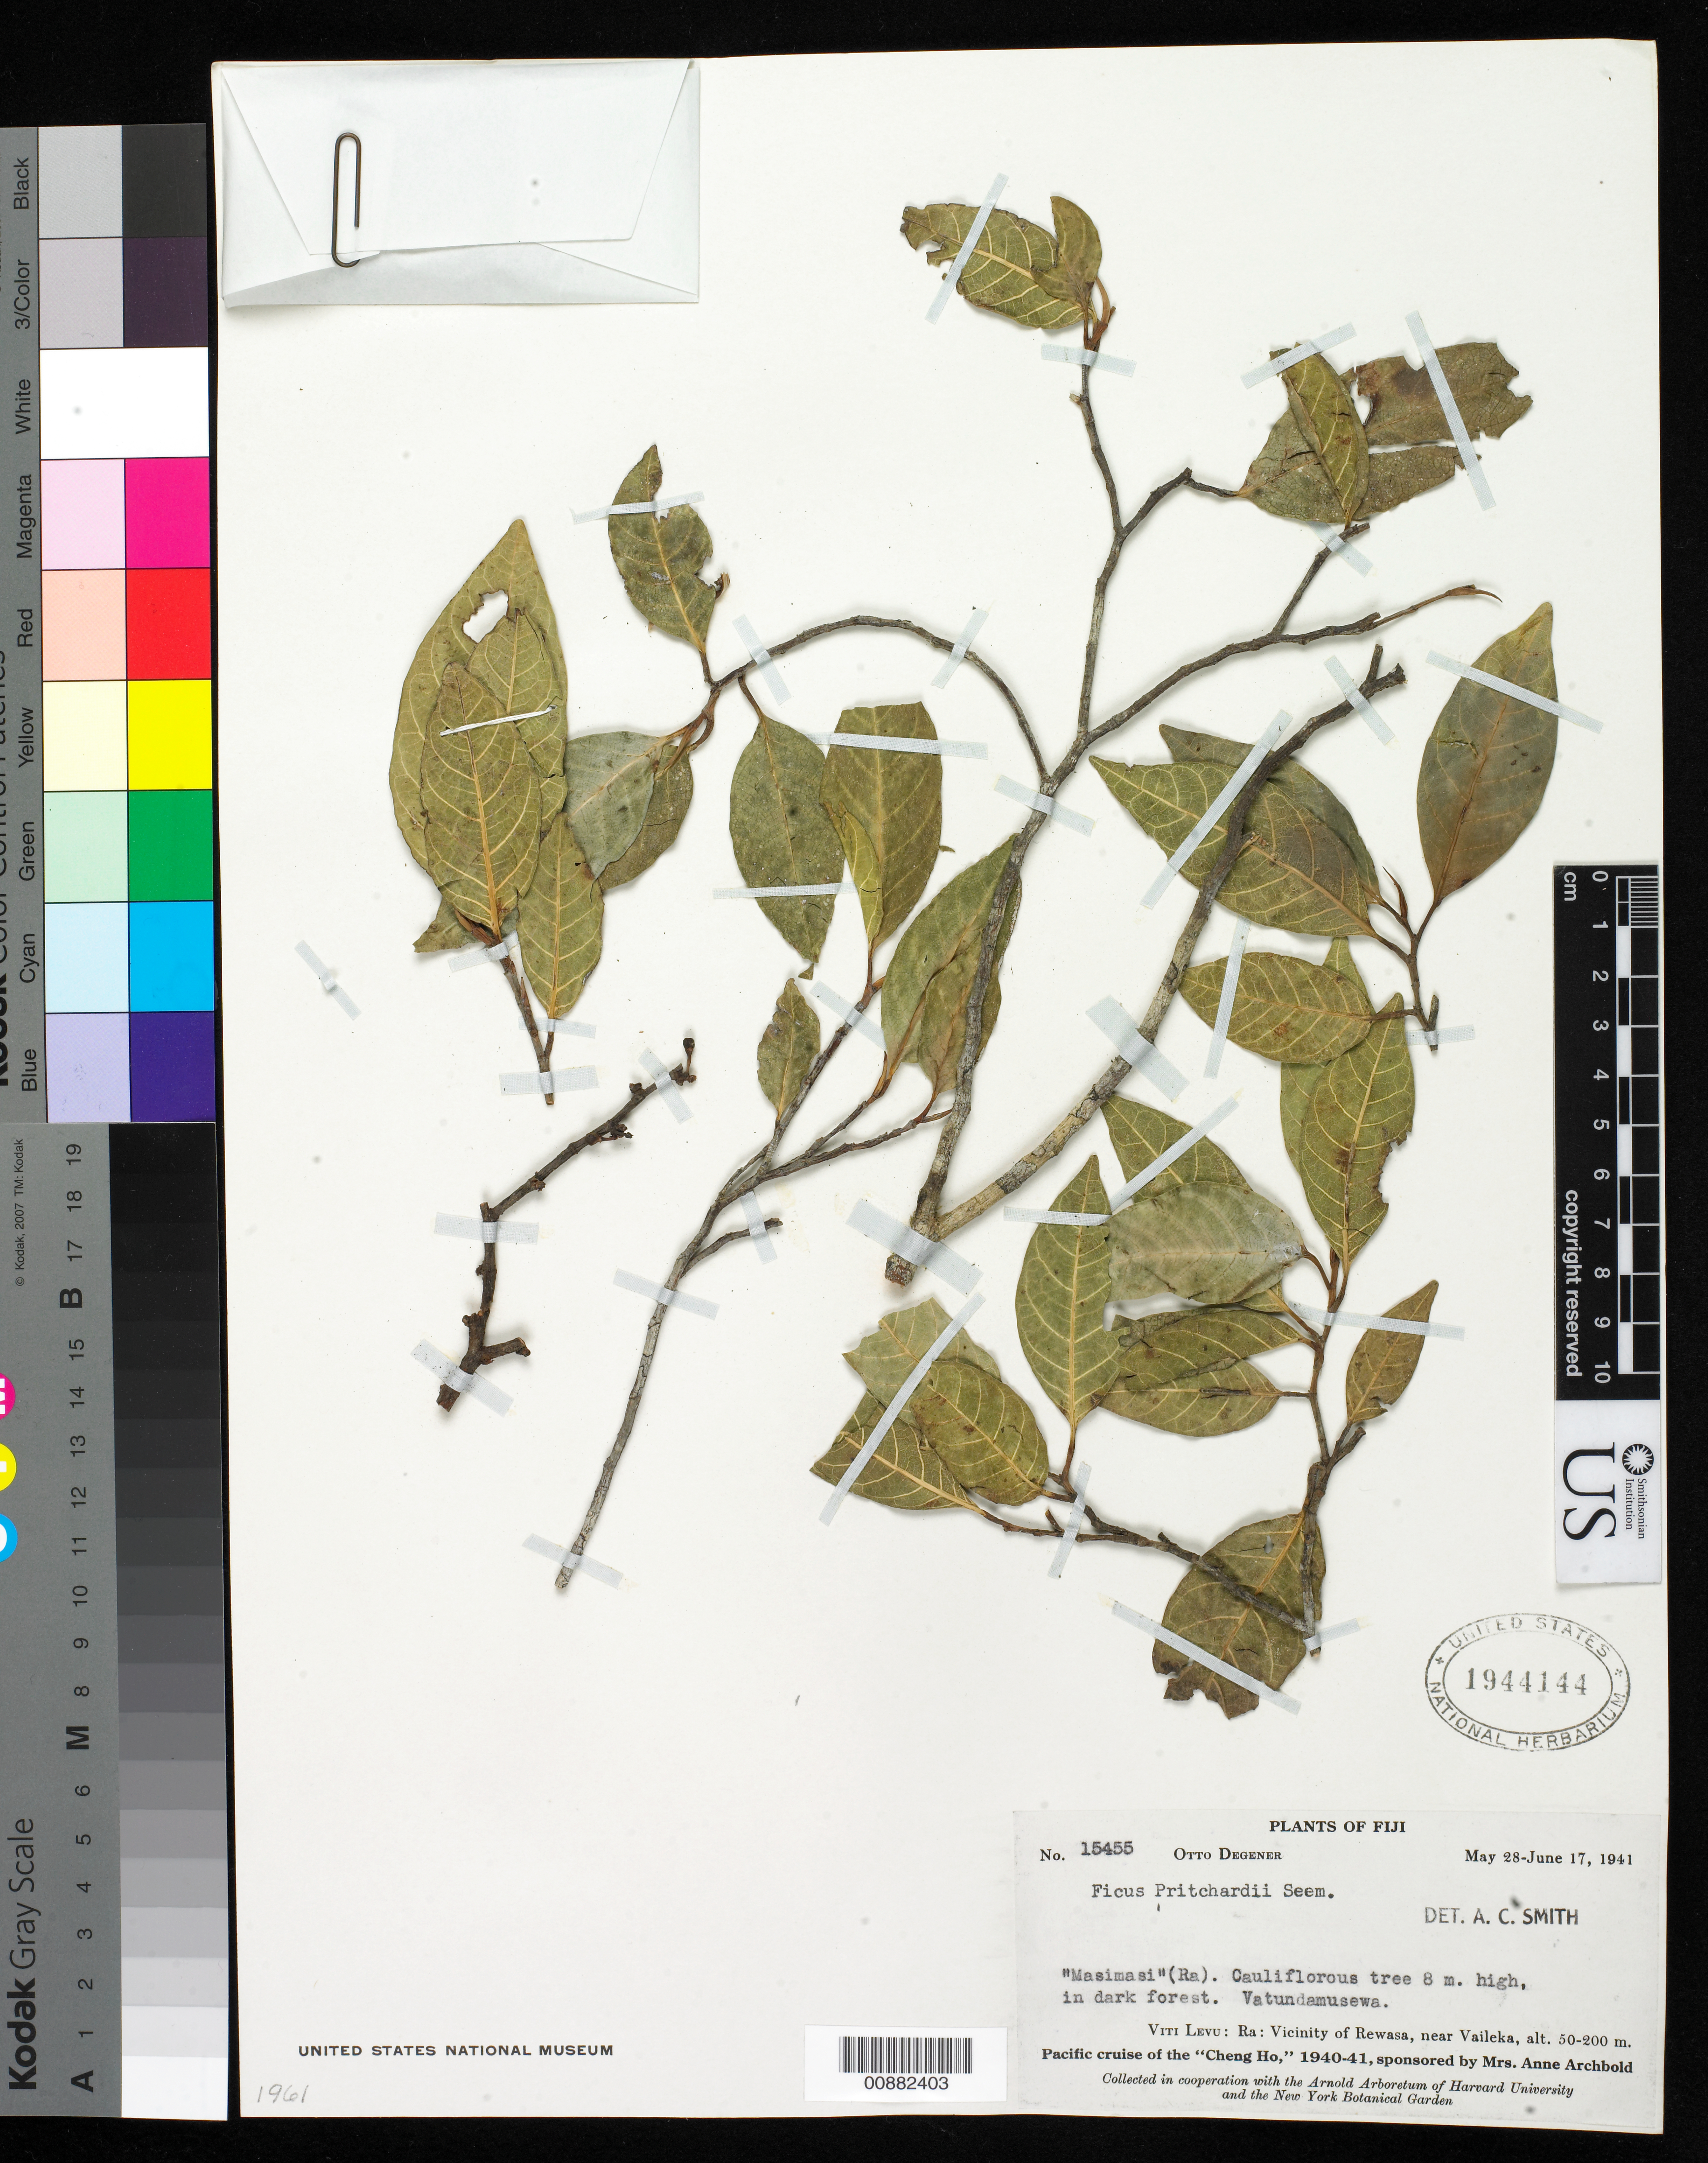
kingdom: Plantae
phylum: Tracheophyta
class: Magnoliopsida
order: Rosales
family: Moraceae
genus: Ficus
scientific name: Ficus pritchardii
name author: Seem.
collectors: O. Degener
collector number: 15455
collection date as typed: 28 Jun 1941 to 17 Jun 1941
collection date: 1941-06-17/1941-06-28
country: Fiji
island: Vatu-i-Ra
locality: Ra: Vicinity of Rewasa, near Vaileka.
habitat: Dark forest.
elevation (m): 50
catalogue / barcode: US 1844144